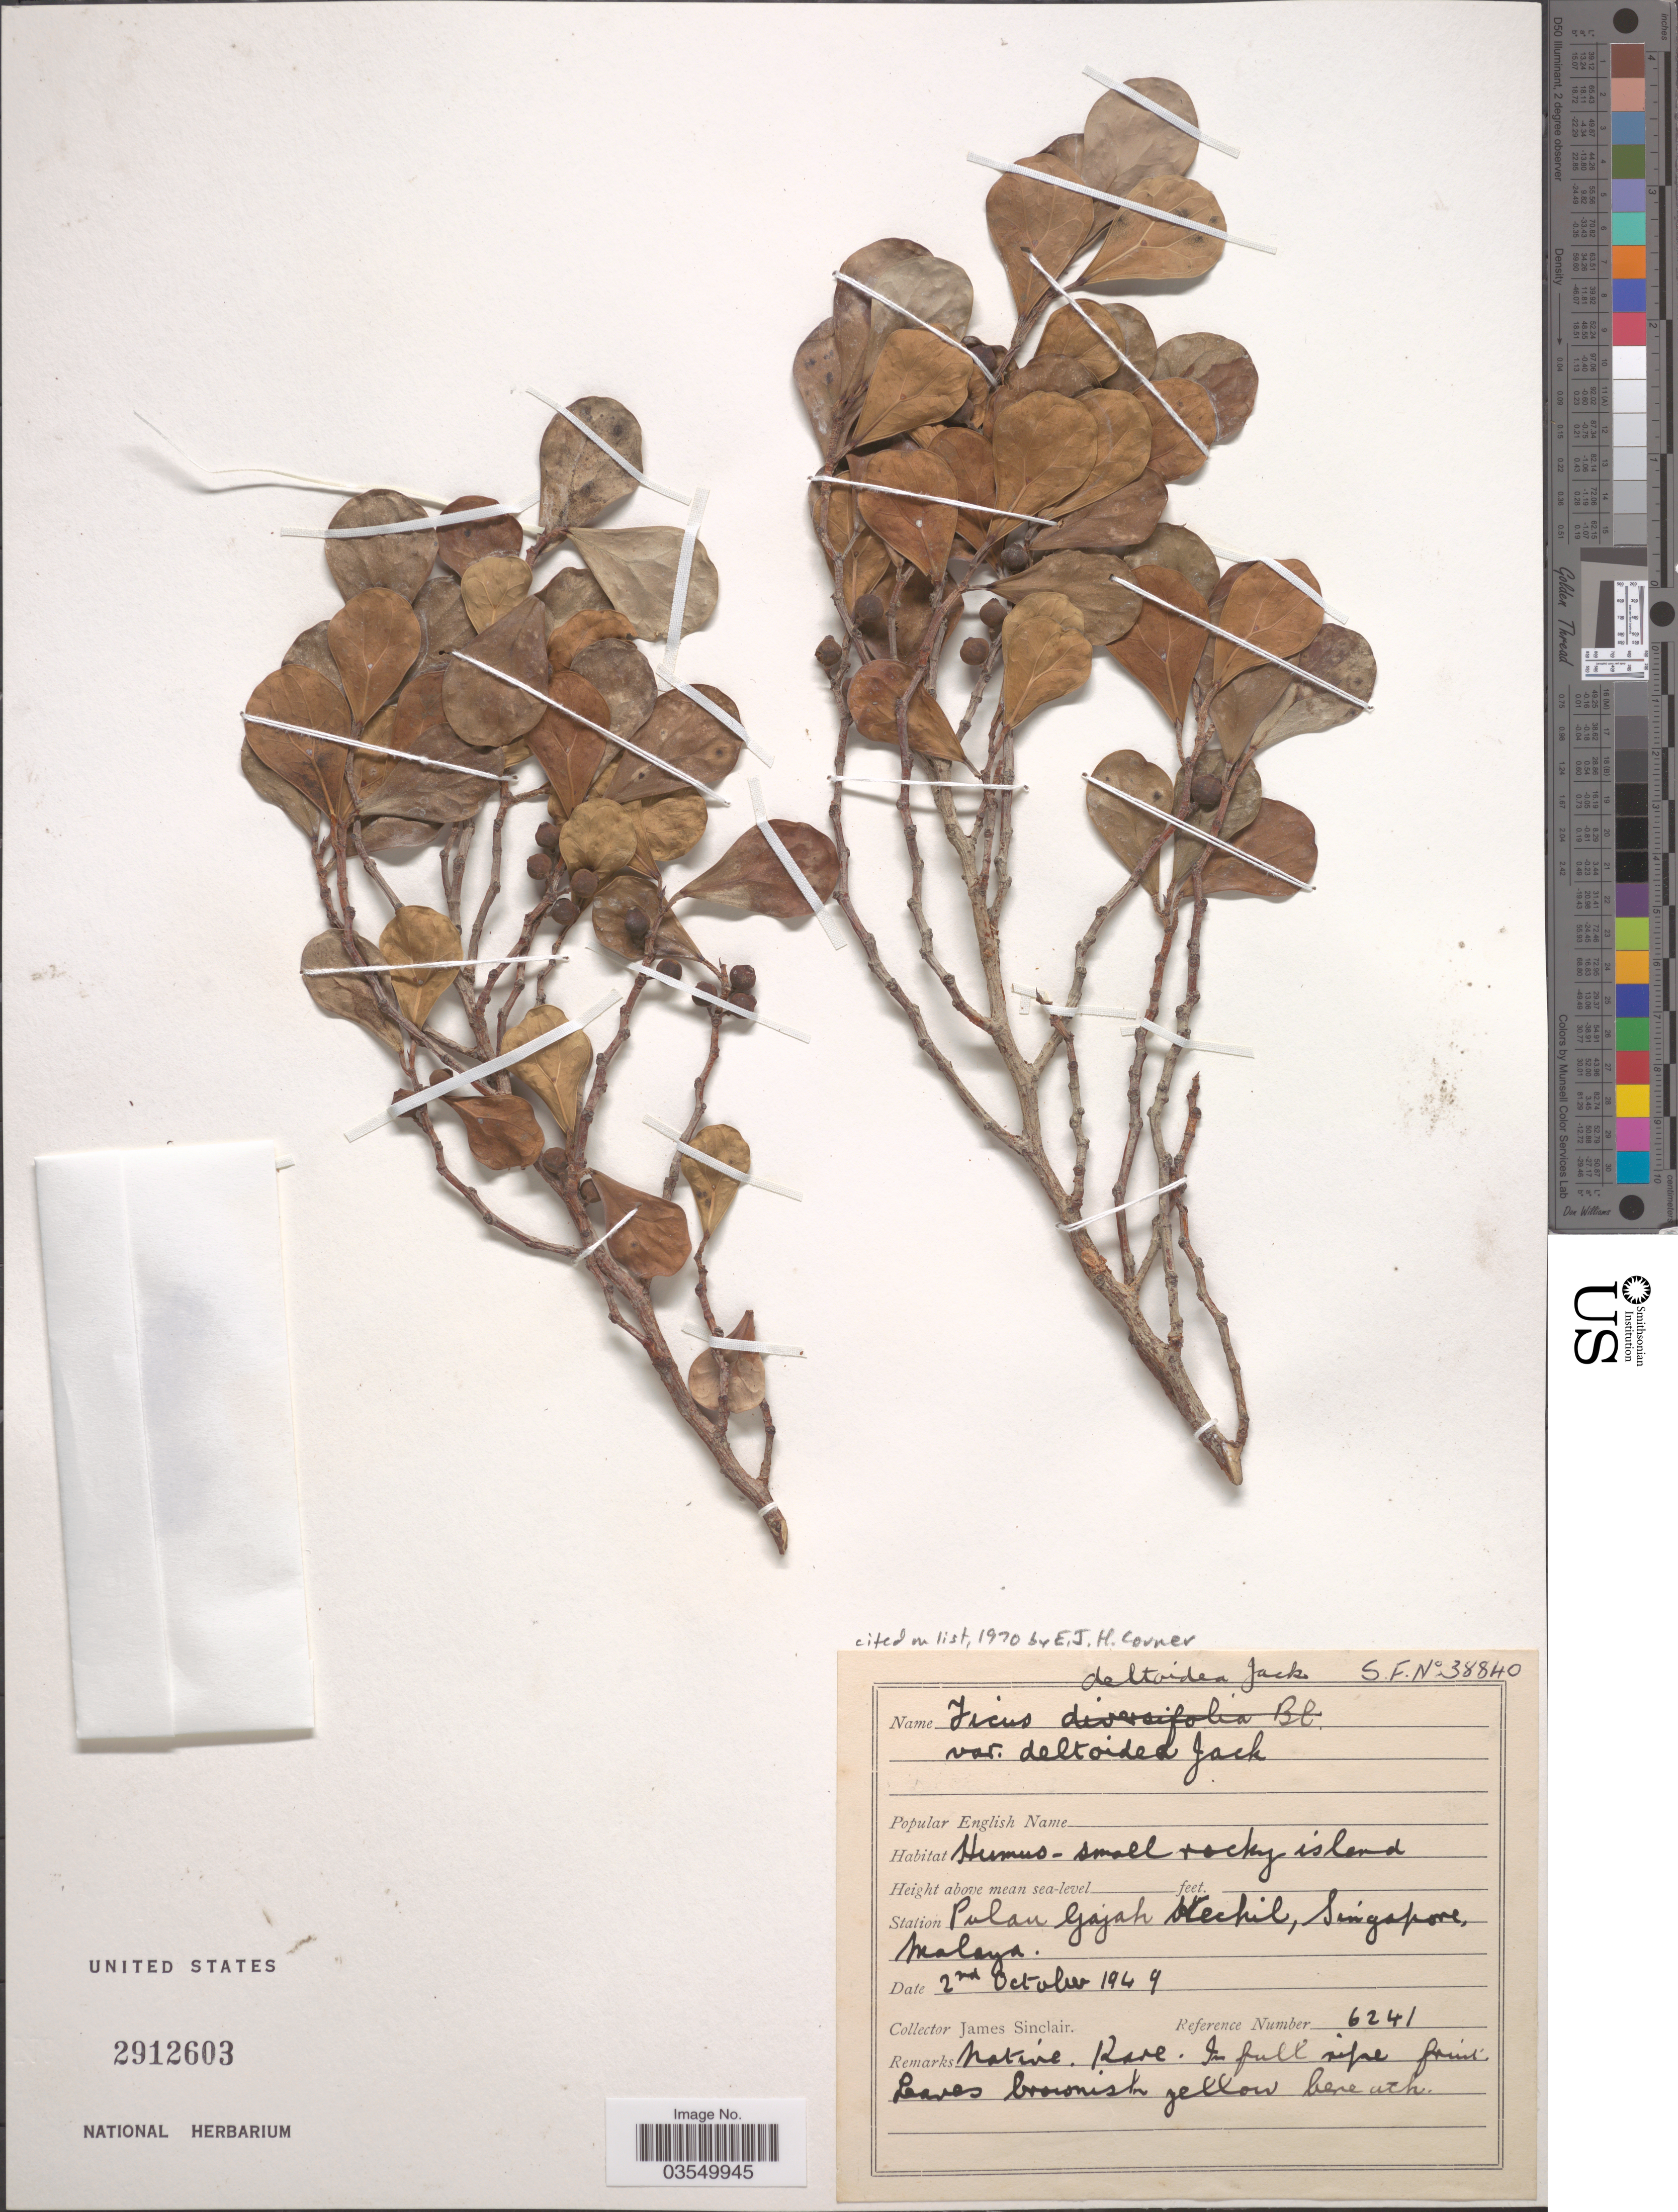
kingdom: Plantae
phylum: Tracheophyta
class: Magnoliopsida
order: Rosales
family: Moraceae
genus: Ficus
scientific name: Ficus deltoidea var. deltoidea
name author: Jack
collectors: J. Sinclair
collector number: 6241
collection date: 1949-10-02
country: Singapore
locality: Station Palan Gajah Kechil, Malaya.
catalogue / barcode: US 2912603